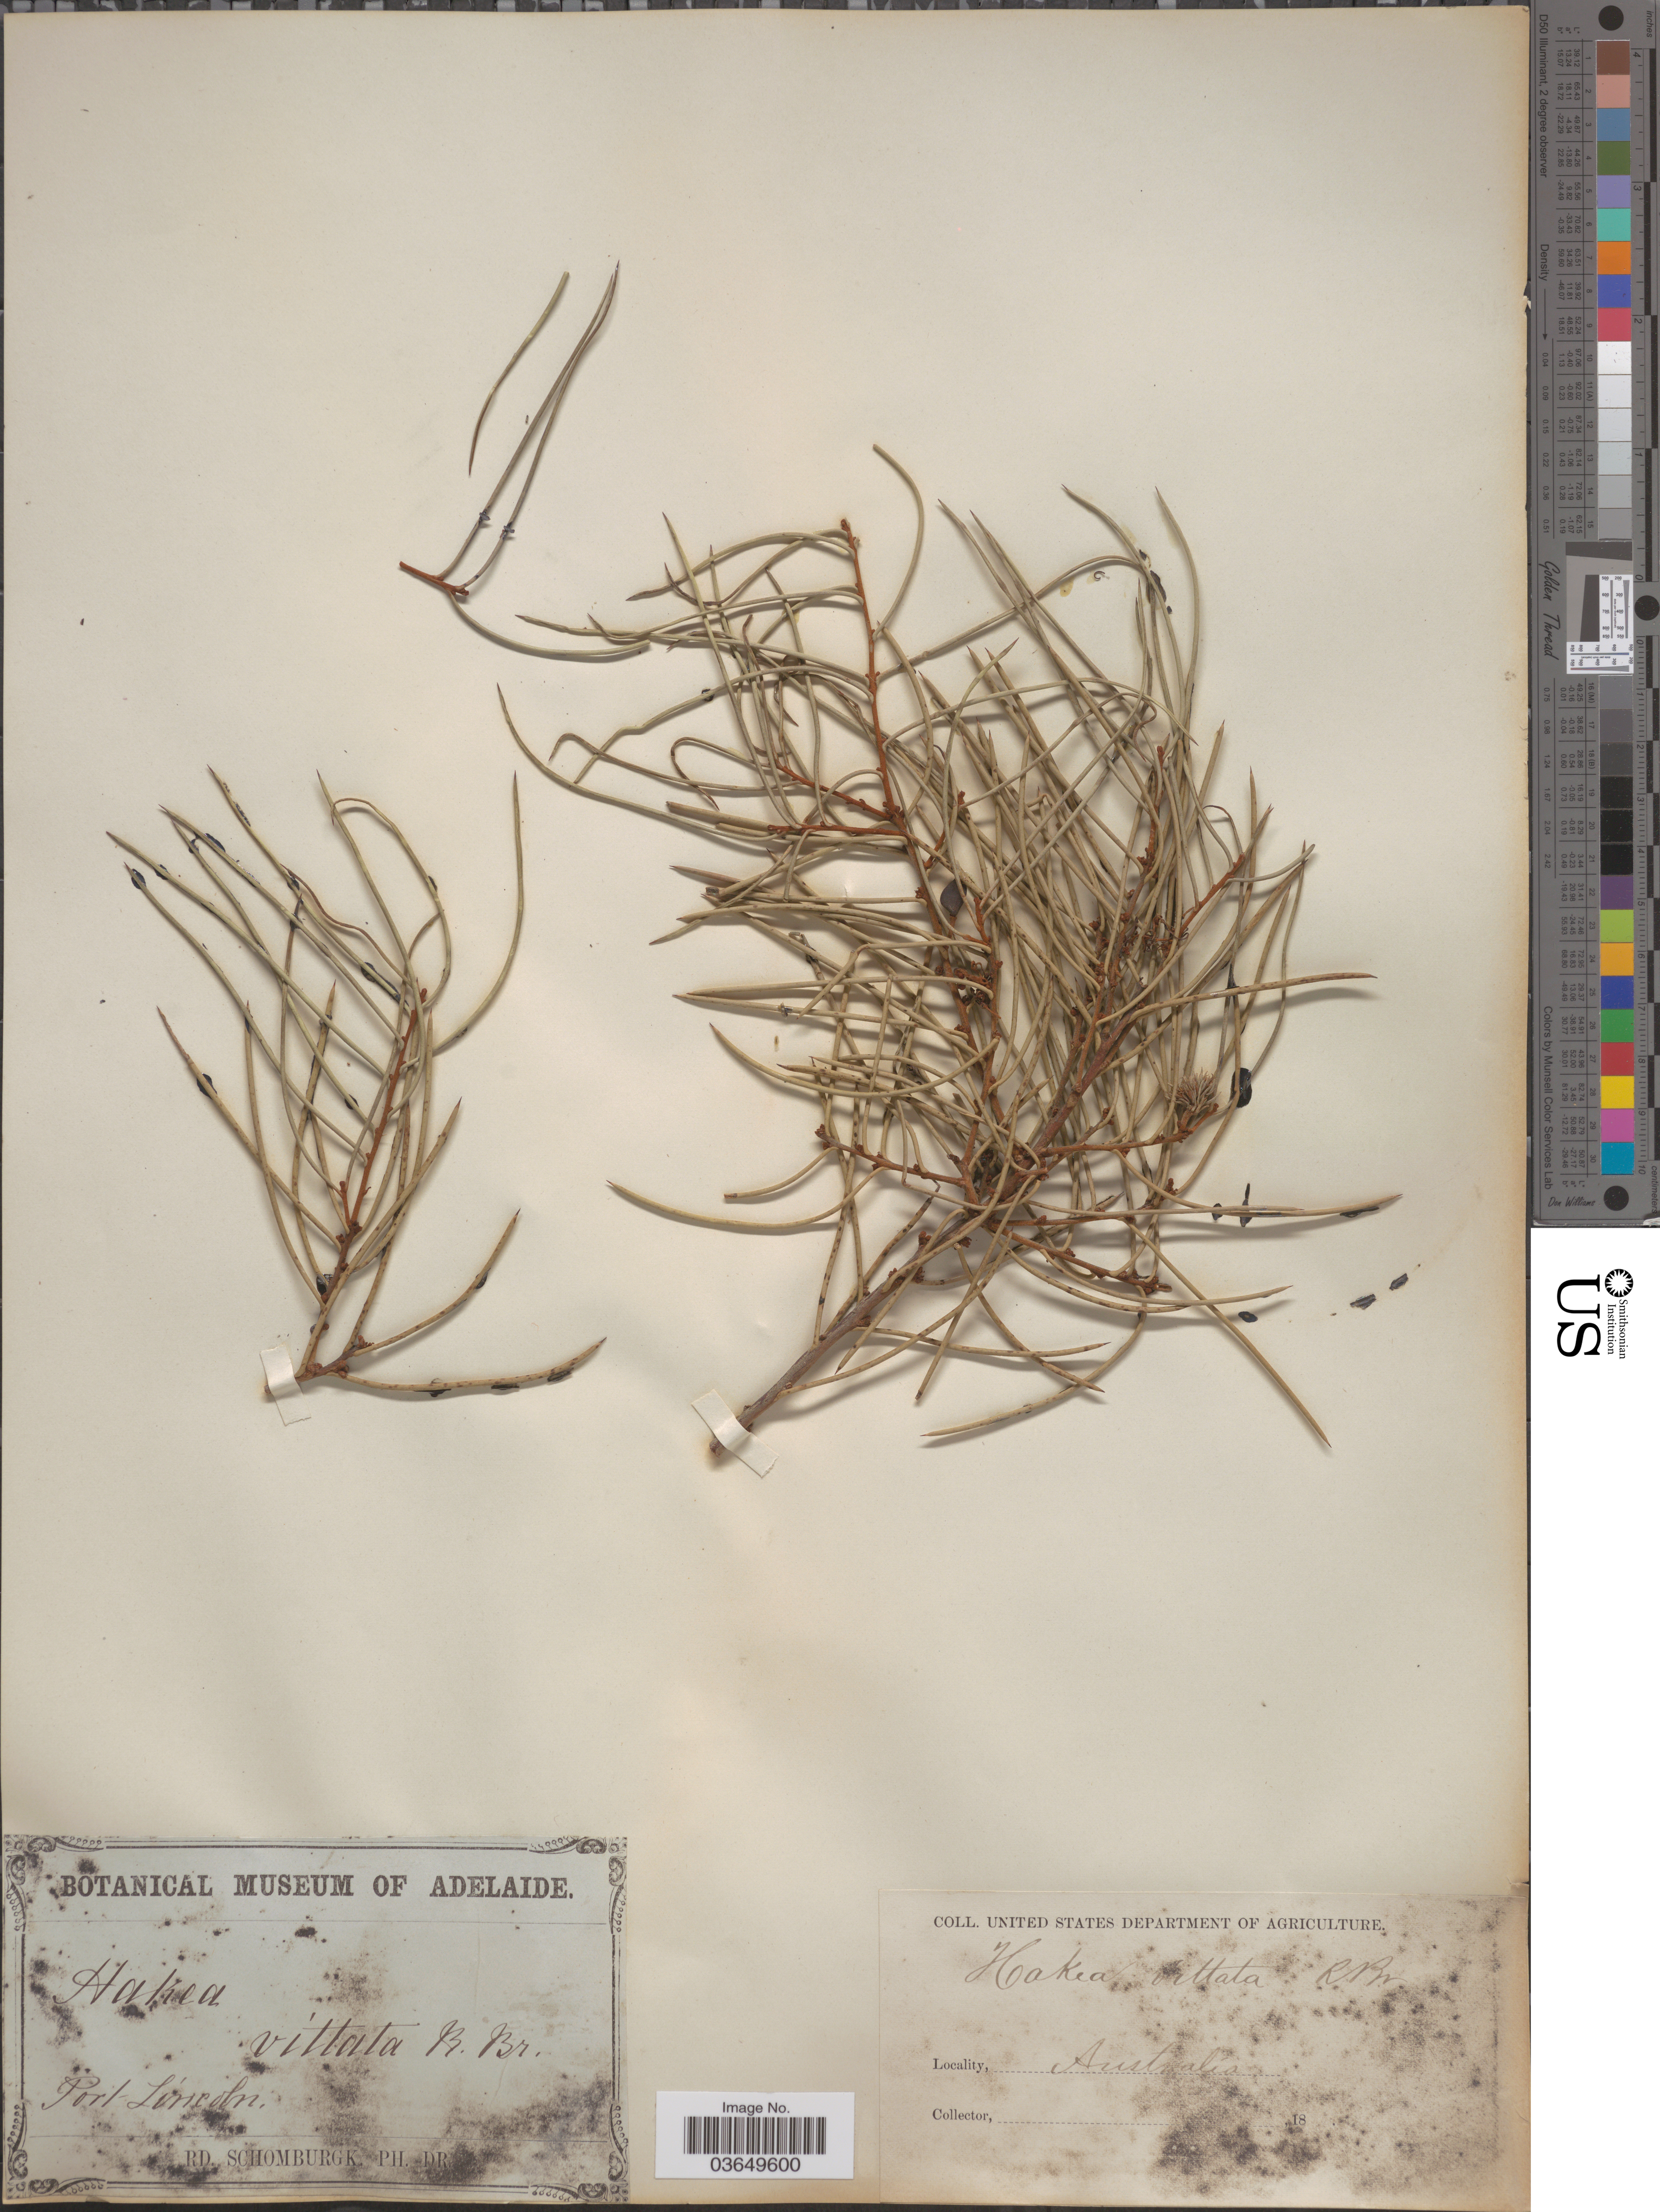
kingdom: Plantae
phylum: Tracheophyta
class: Magnoliopsida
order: Proteales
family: Proteaceae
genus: Hakea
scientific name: Hakea vittata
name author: R. Br.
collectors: M. R. Schomburgk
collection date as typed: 18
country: Australia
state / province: South Australia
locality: Port Lincoln.